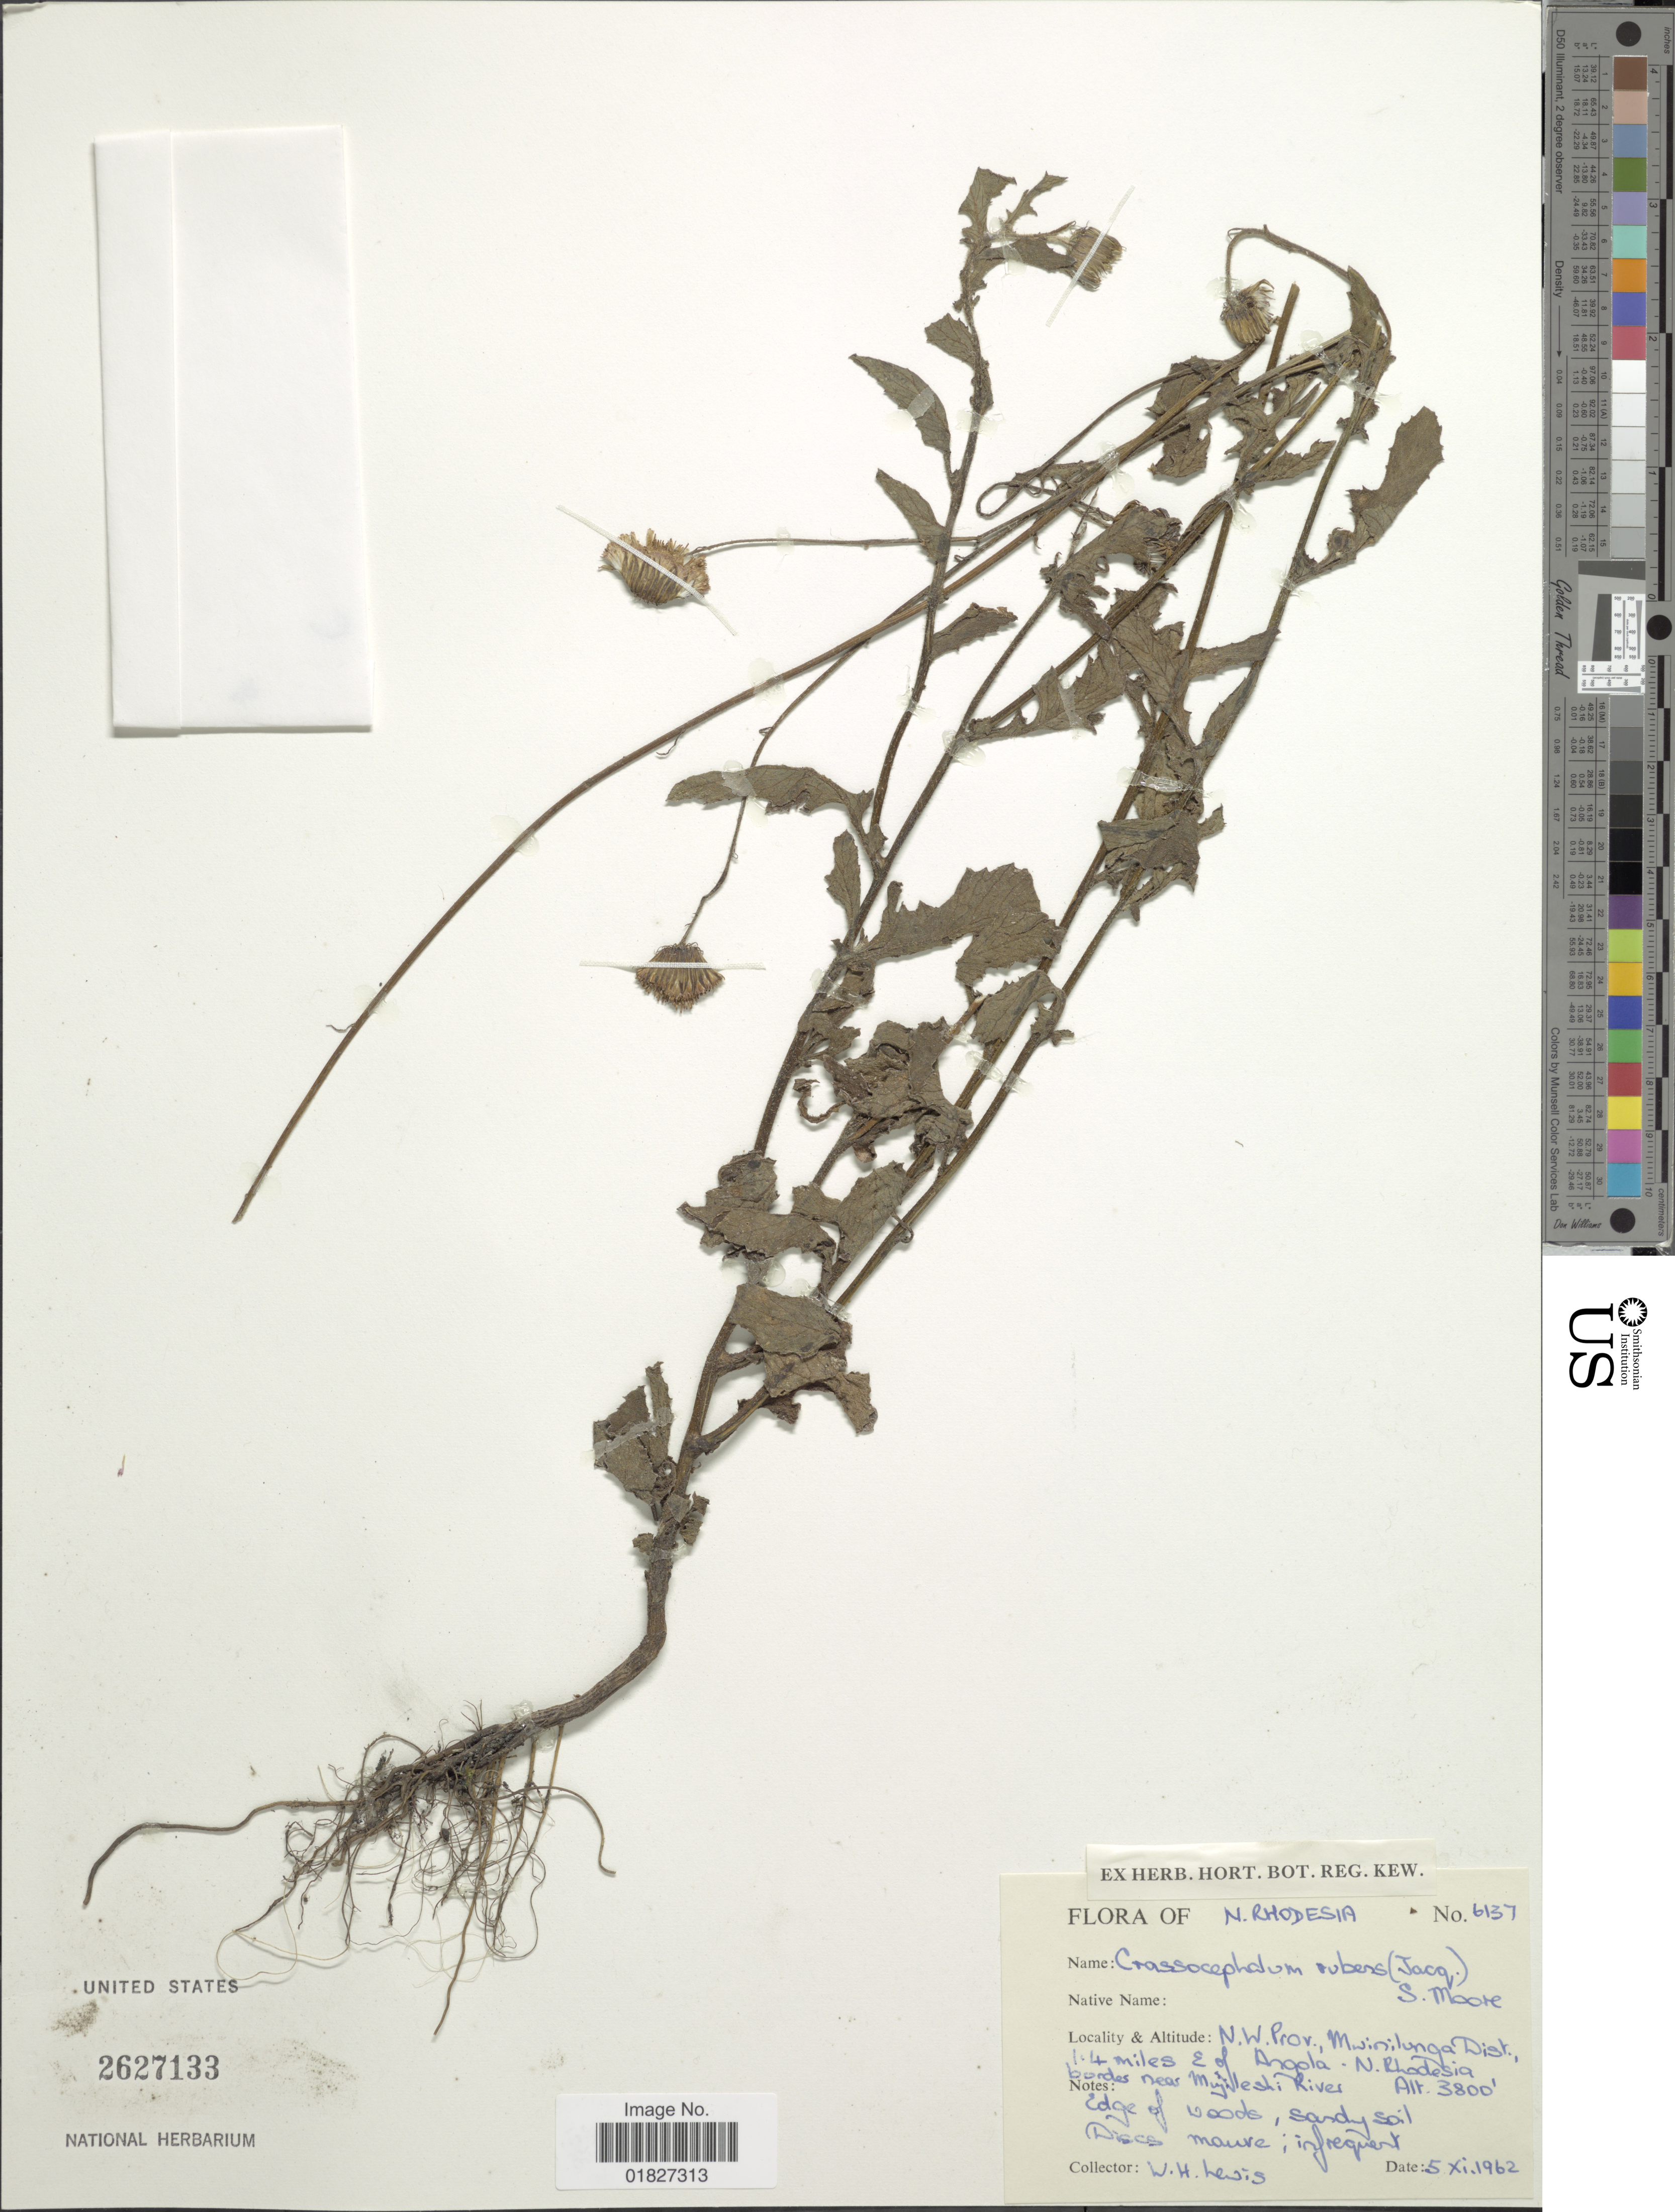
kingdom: Plantae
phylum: Tracheophyta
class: Magnoliopsida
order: Asterales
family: Asteraceae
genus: Crassocephalum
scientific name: Crassocephalum rubens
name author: (Juss. ex Jacq.) S. Moore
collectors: W. H. Lewis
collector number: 6137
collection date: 1962-11-05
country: Zambia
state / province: North-Western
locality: N. W. Prov., MWinilunga Dist., 1.4 miles E of Angola, N. Rhodesia, border near Mujileshi River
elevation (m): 1158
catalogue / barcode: US 2627133